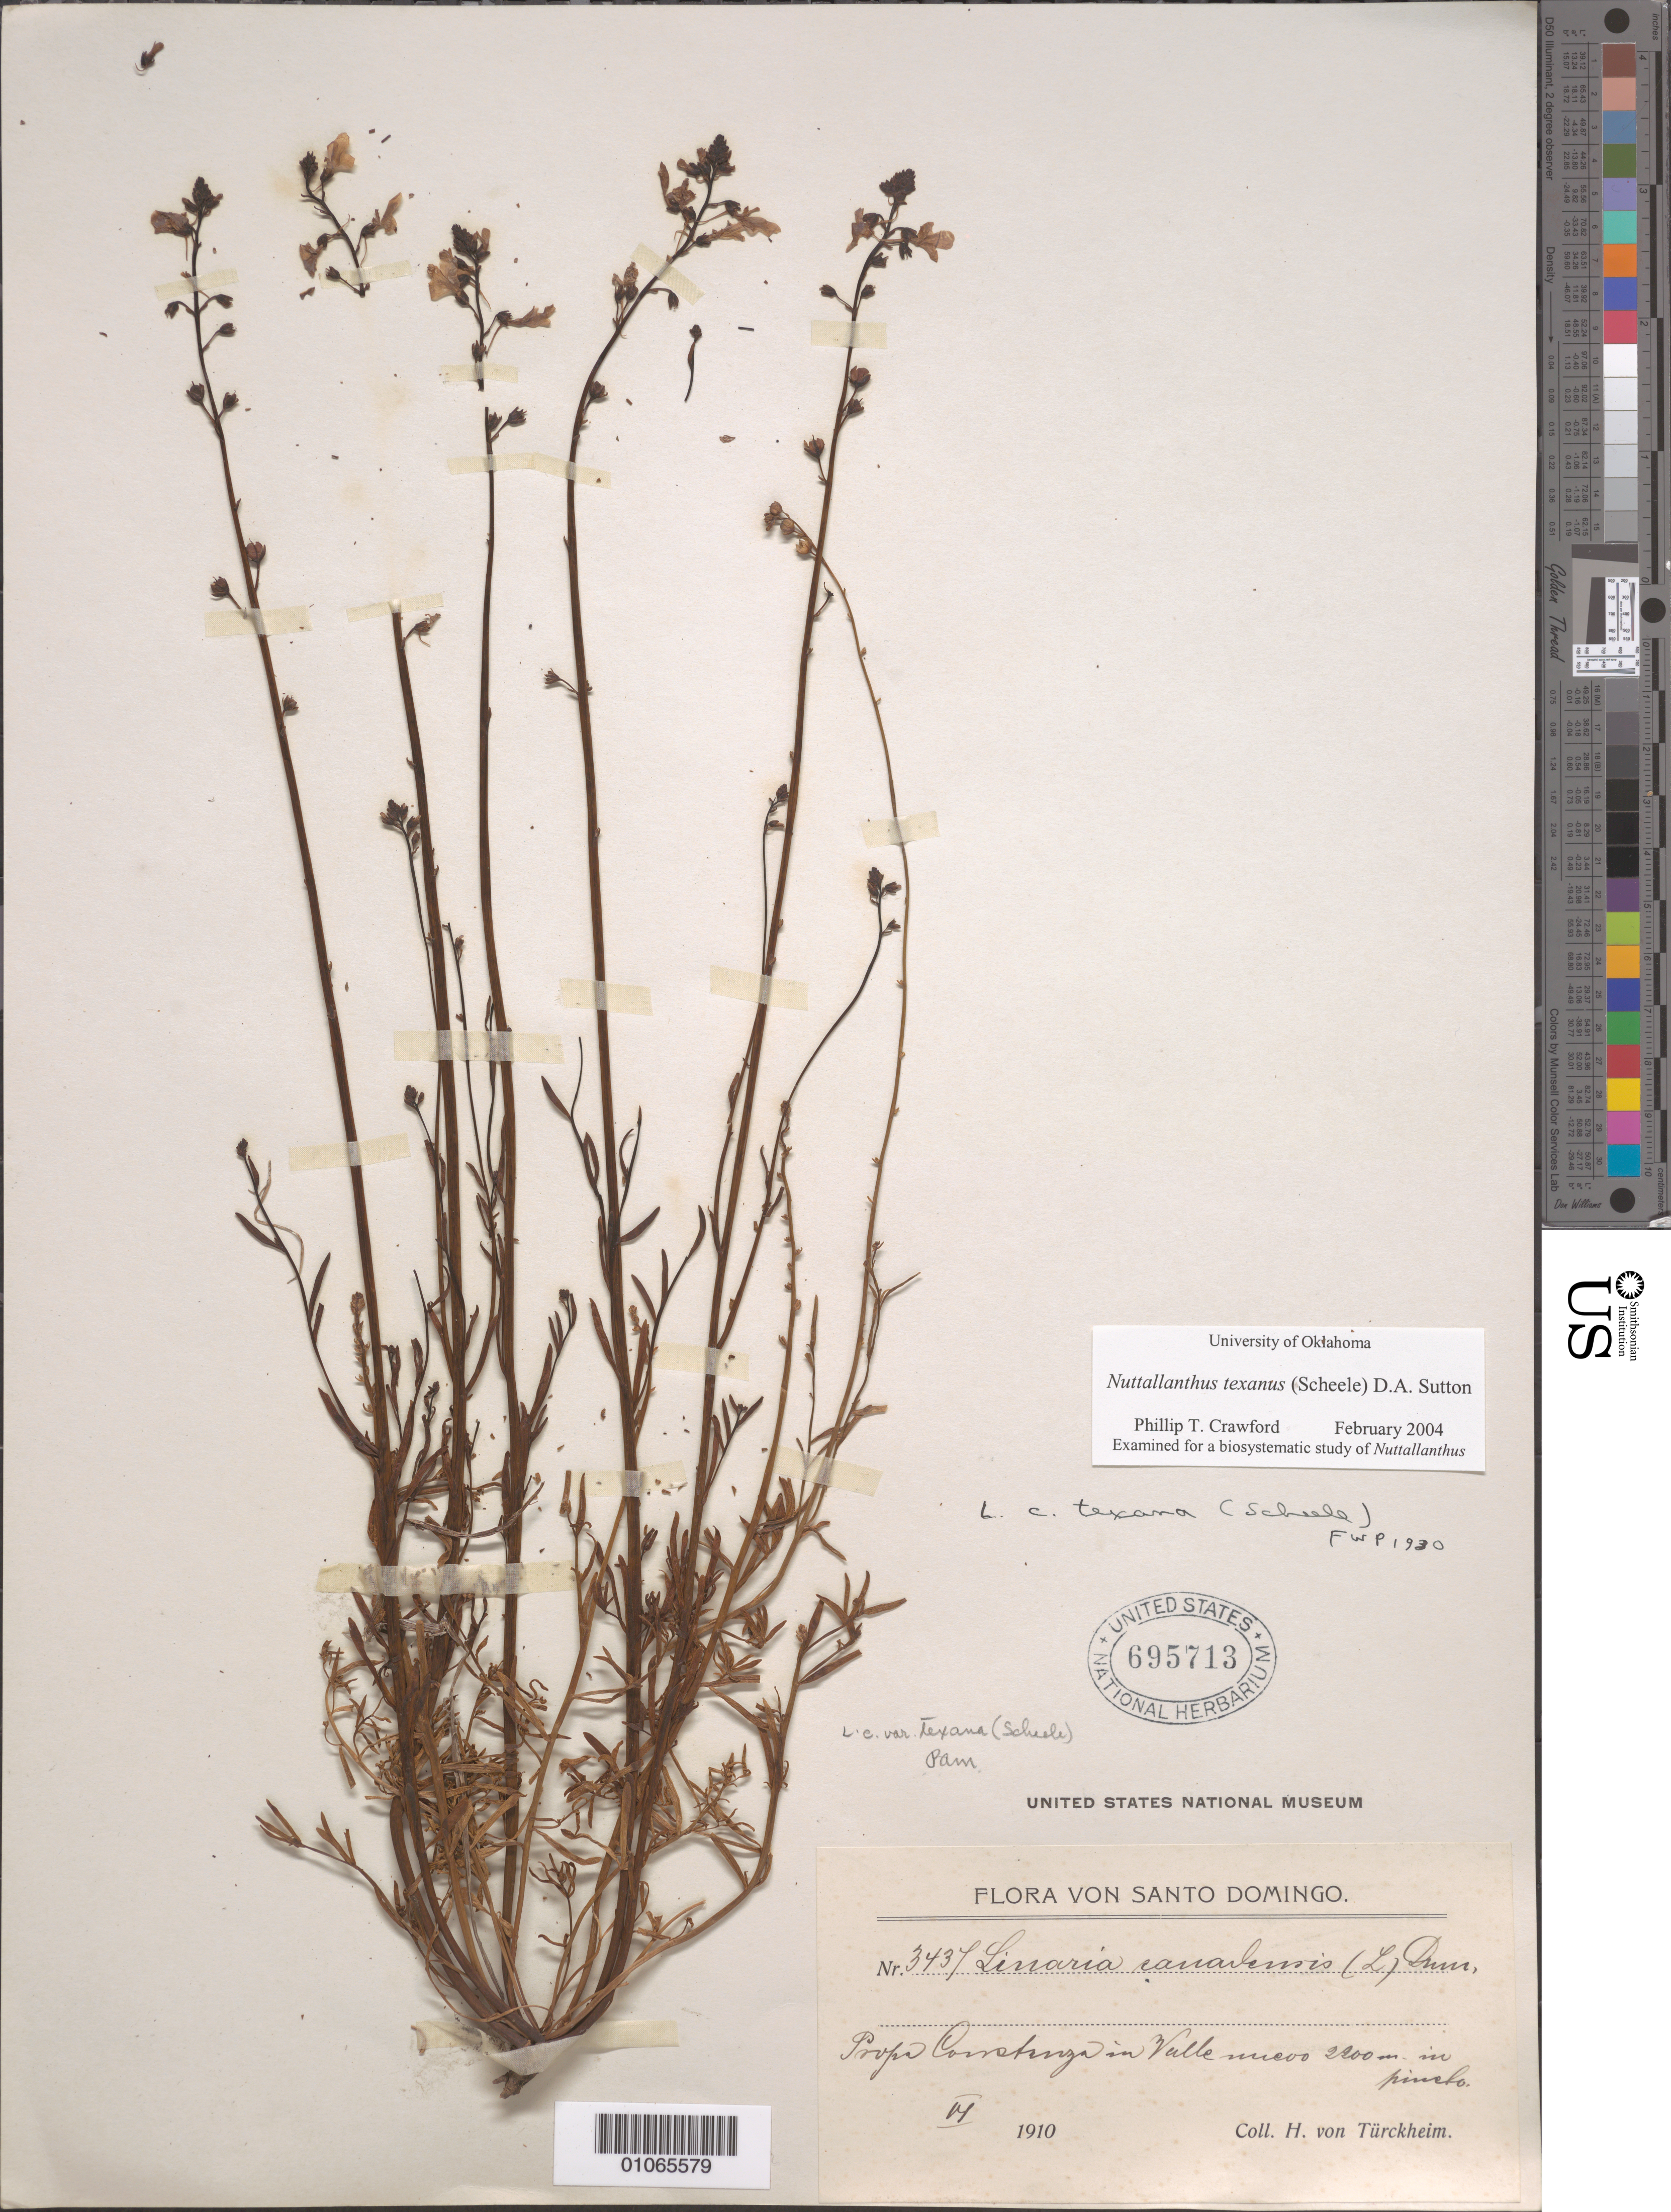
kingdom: Plantae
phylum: Tracheophyta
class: Magnoliopsida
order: Lamiales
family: Plantaginaceae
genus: Linaria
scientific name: Linaria canadensis var. texana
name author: (Scheele) Pennell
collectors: H. von Türckheim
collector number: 343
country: Dominican Republic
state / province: La Vega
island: Hispaniola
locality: In Valle Nuevo in pinelands.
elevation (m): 2200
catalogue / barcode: US 695713